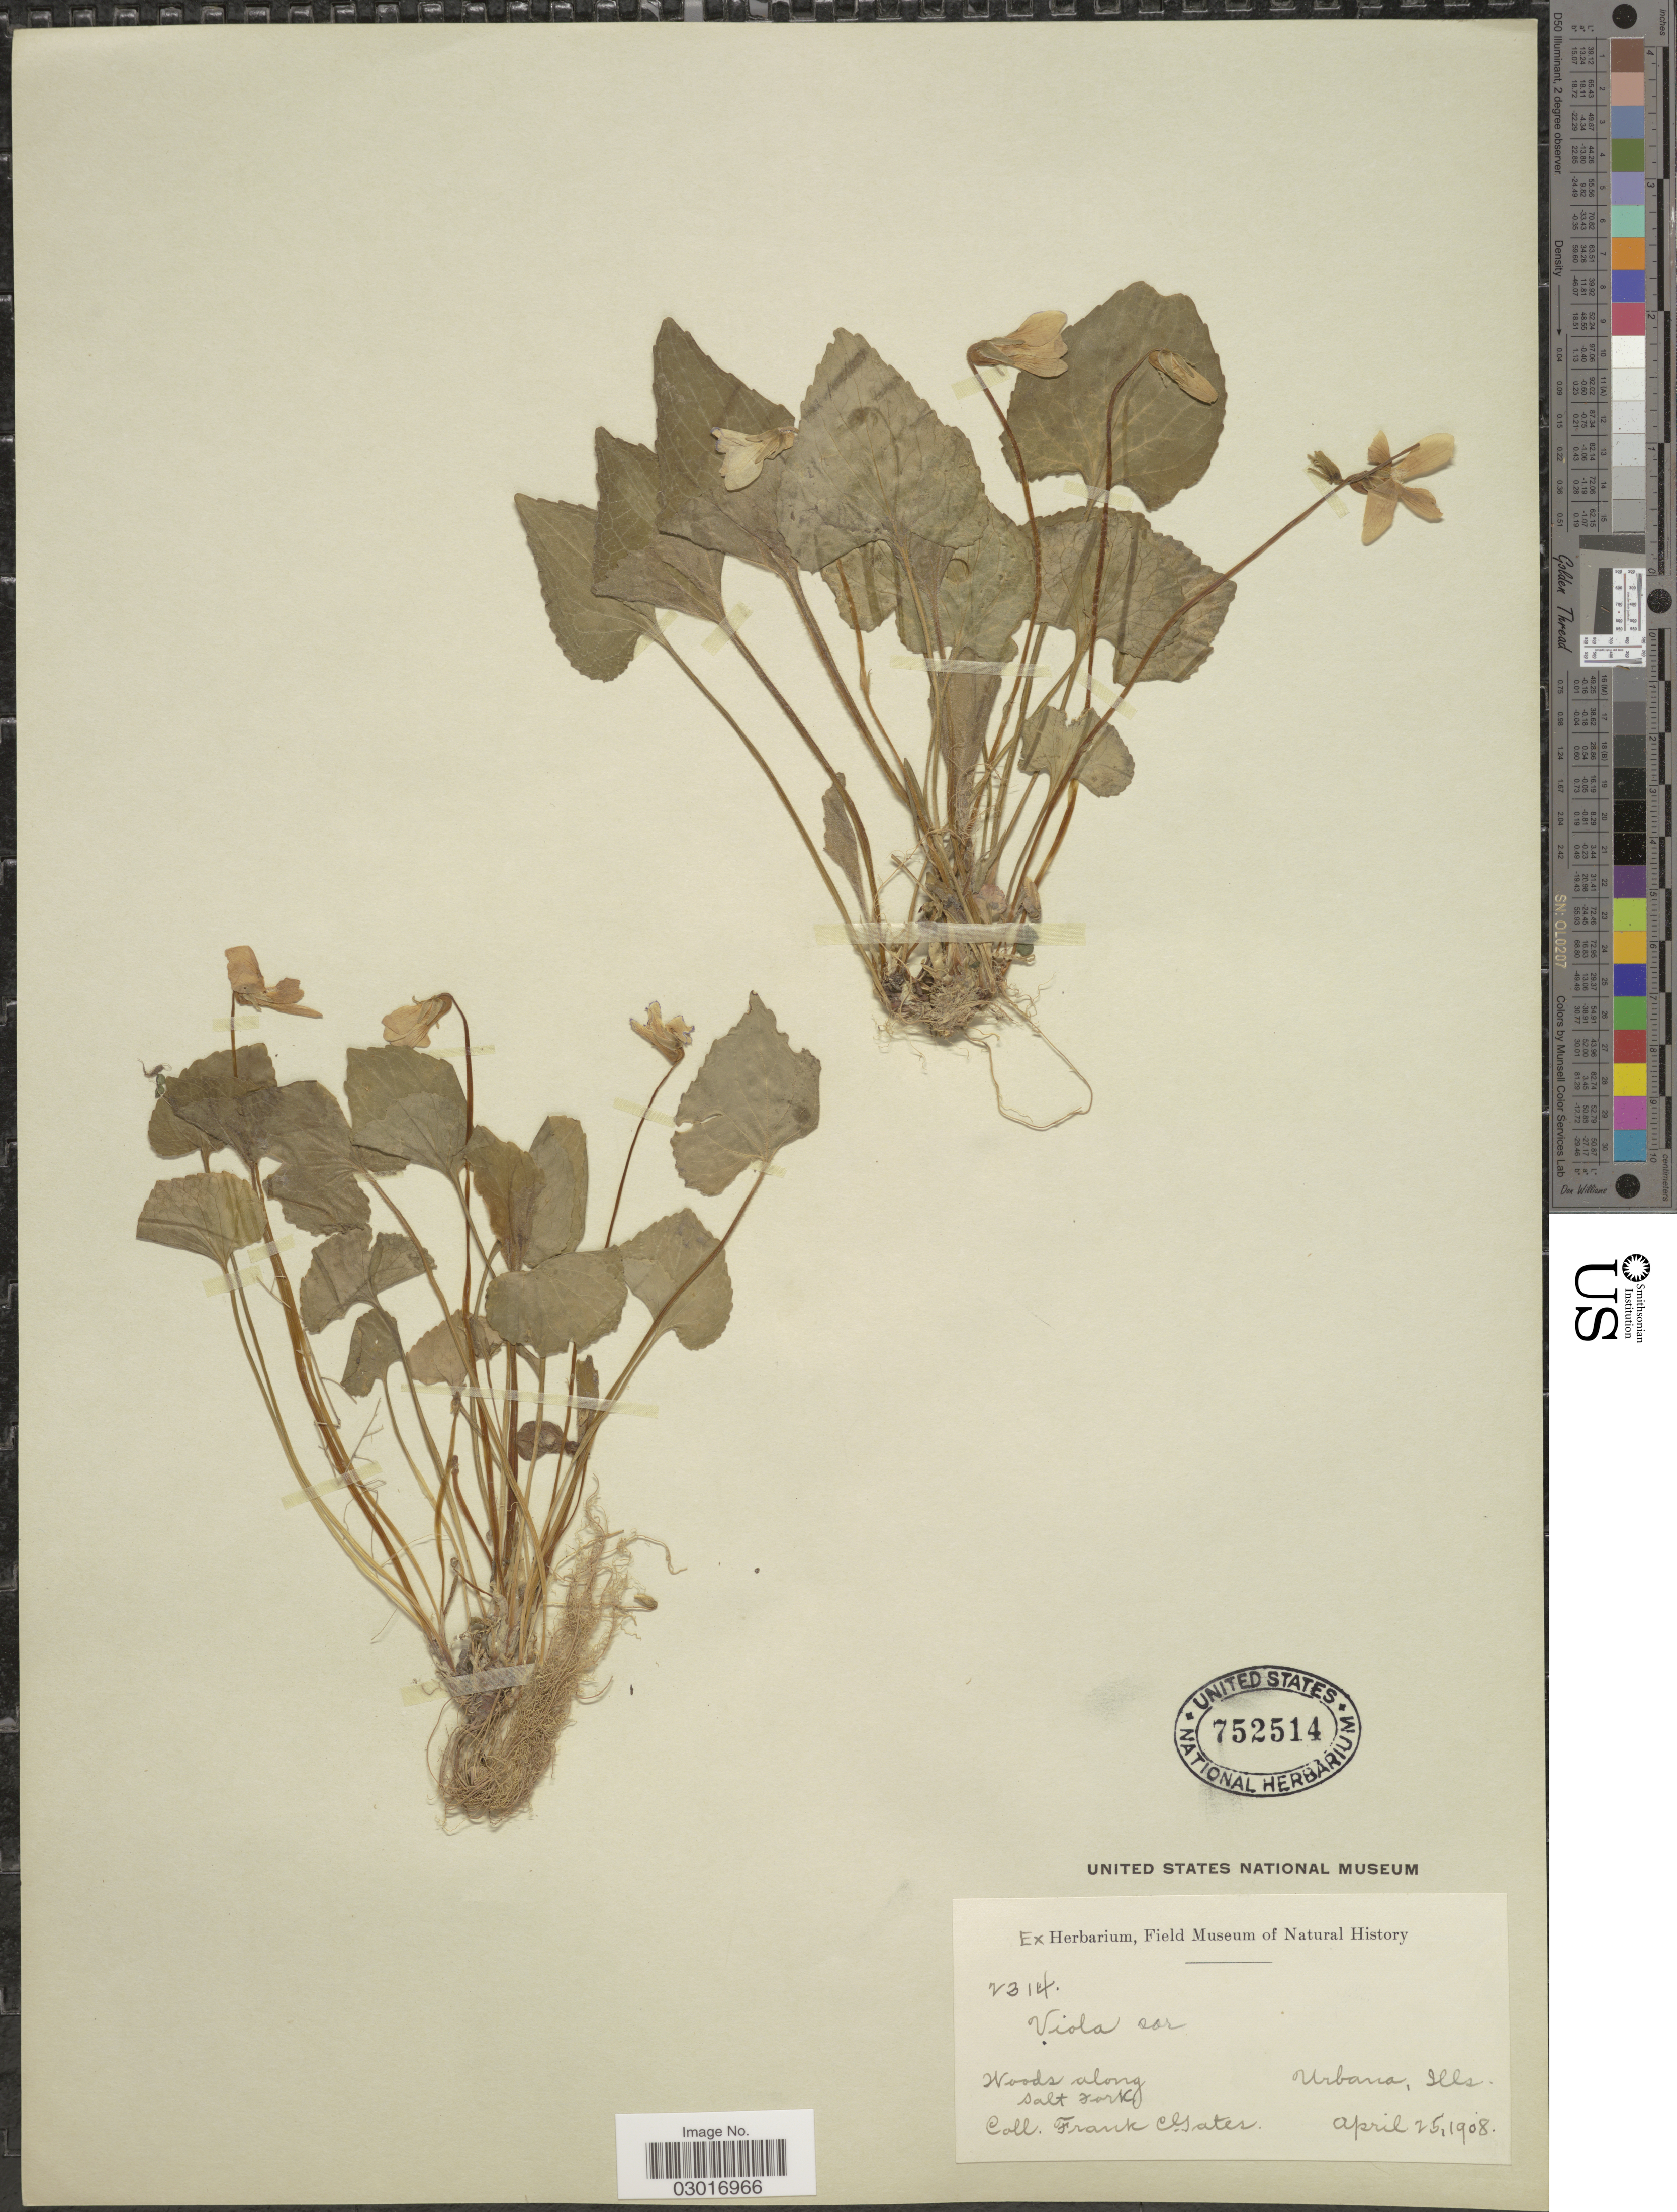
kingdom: Plantae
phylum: Tracheophyta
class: Magnoliopsida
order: Malpighiales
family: Violaceae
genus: Viola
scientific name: Viola sororia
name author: Willd.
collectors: F. C. Gates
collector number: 2314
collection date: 1908-04-25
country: United States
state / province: Illinois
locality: Urbana.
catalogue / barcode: US 752514